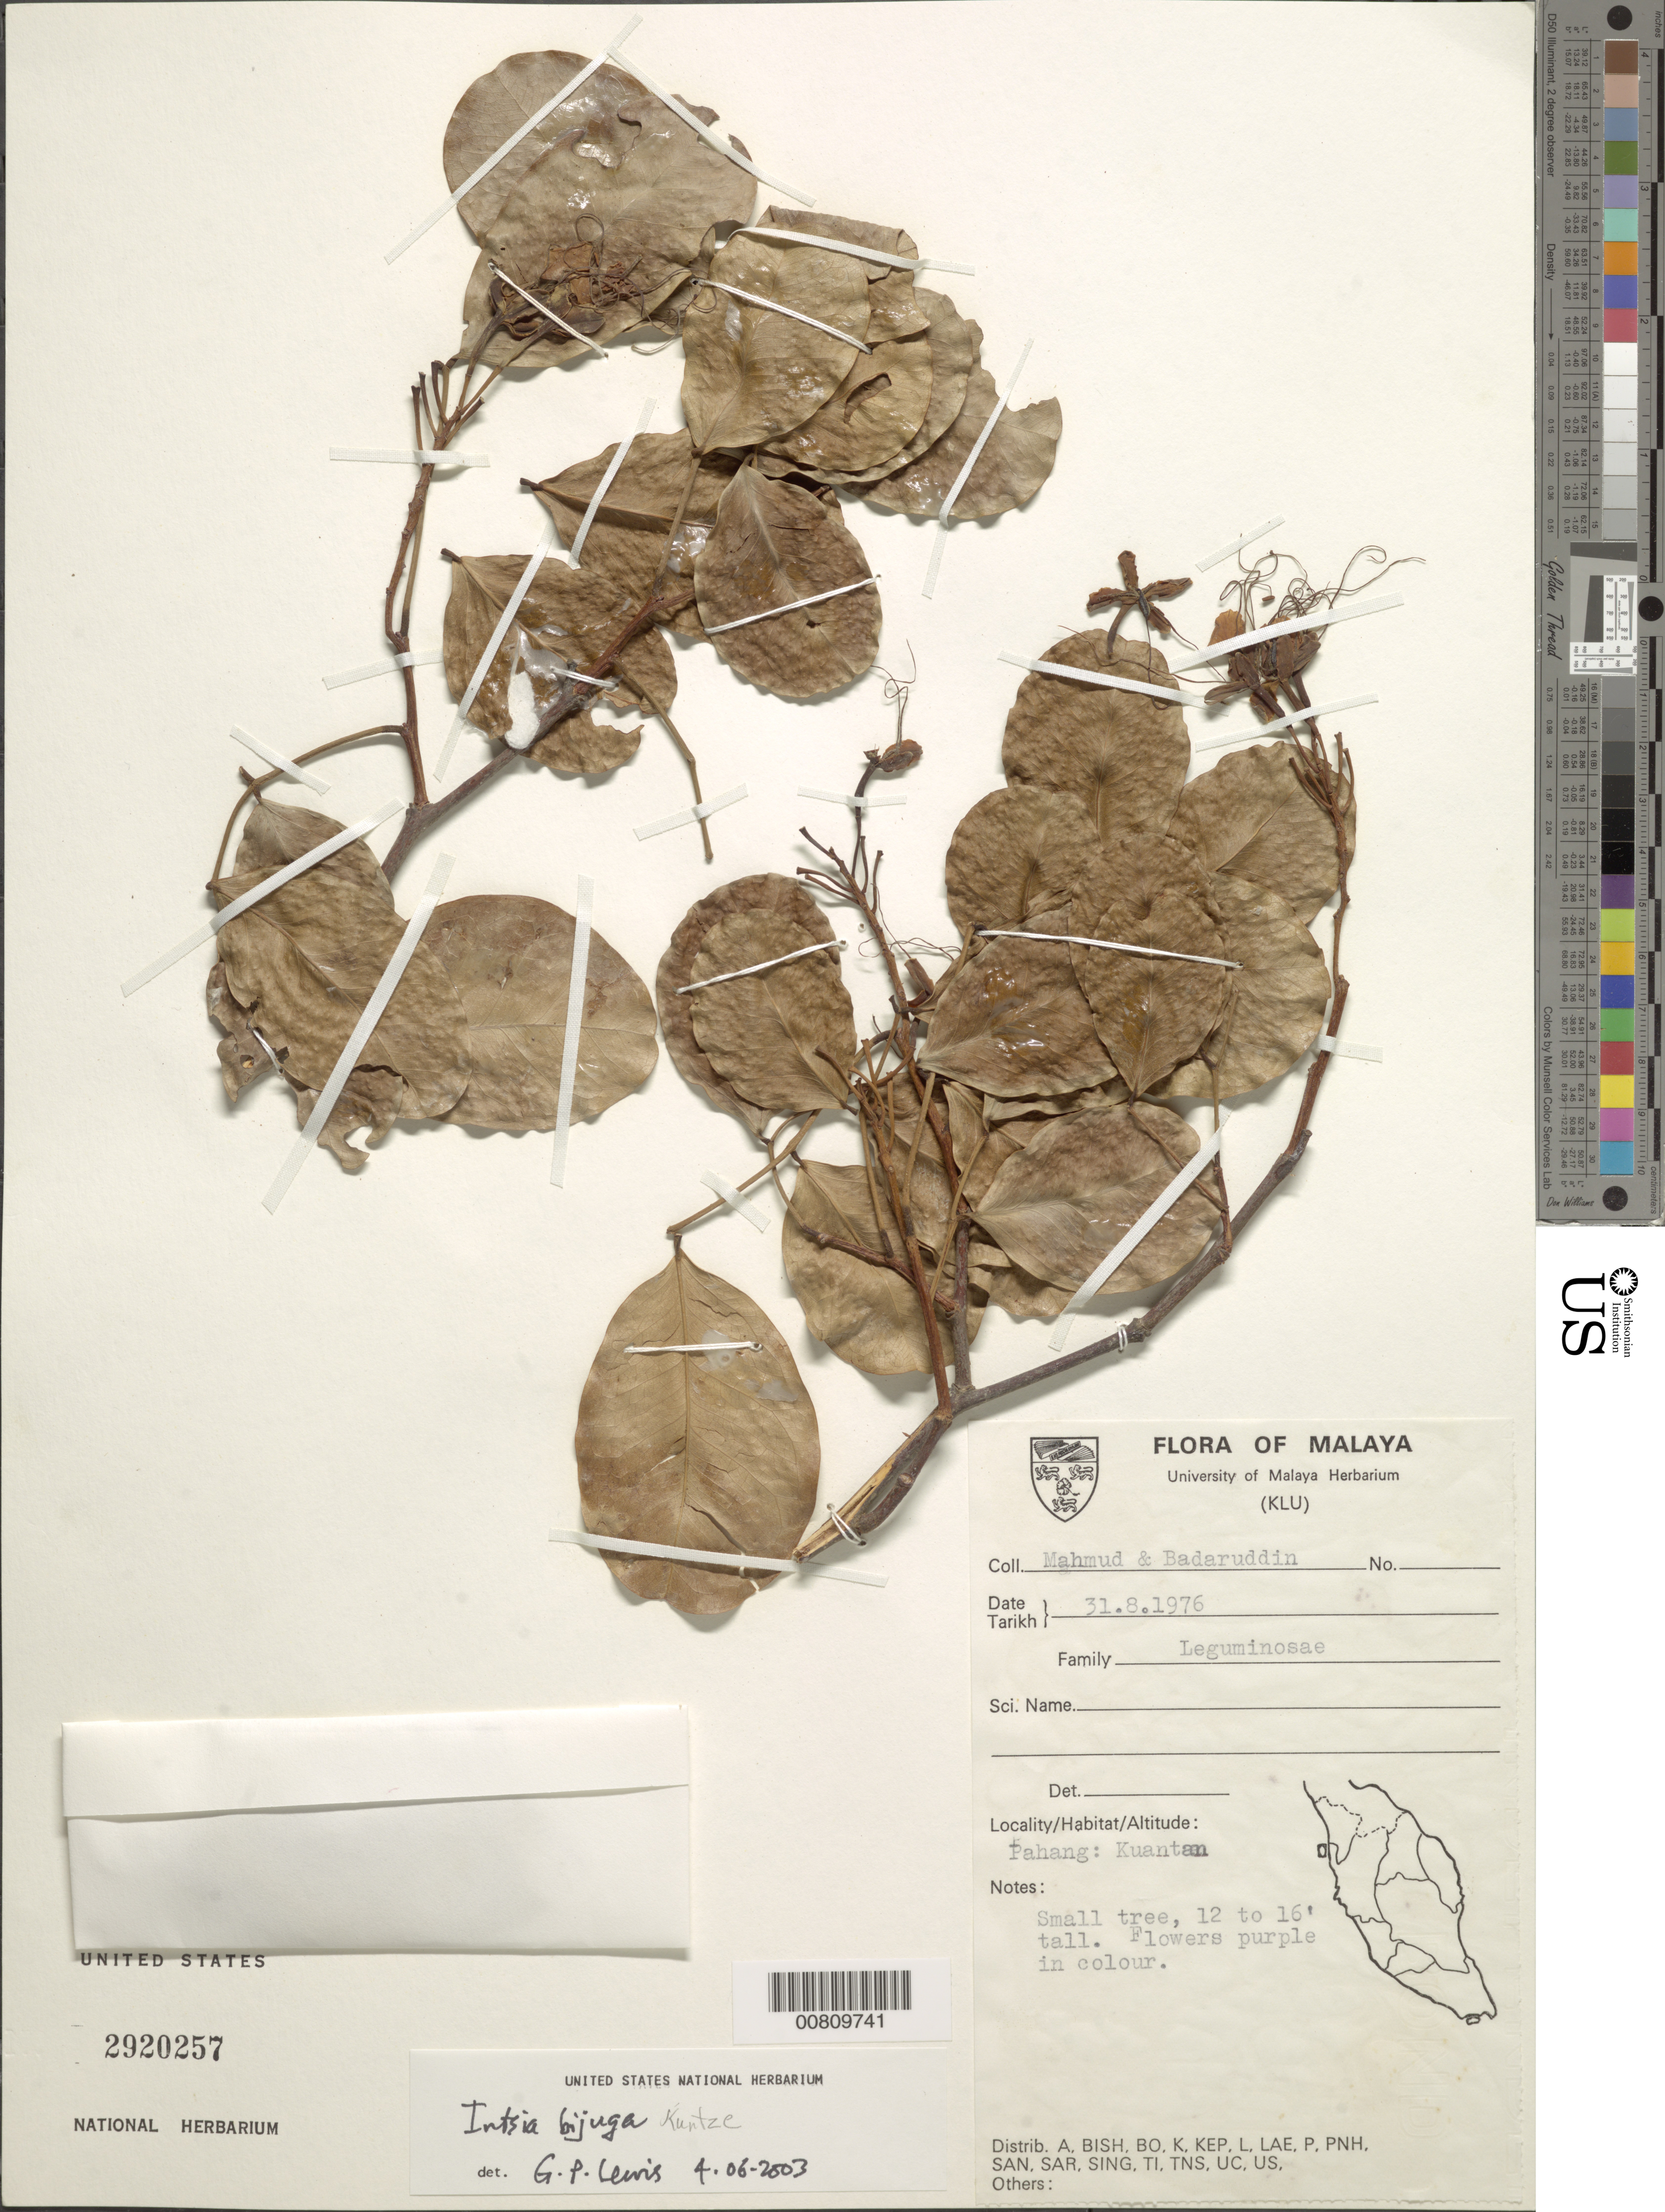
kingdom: Plantae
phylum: Tracheophyta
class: Magnoliopsida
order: Fabales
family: Fabaceae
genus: Intsia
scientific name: Intsia bijuga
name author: (Colebr.) Kuntze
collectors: -. Mahmud & -. Badaruddin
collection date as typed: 31 Aug 1976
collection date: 1976-08-31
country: Malaysia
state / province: Pahang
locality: Kuantan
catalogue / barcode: US 2920257